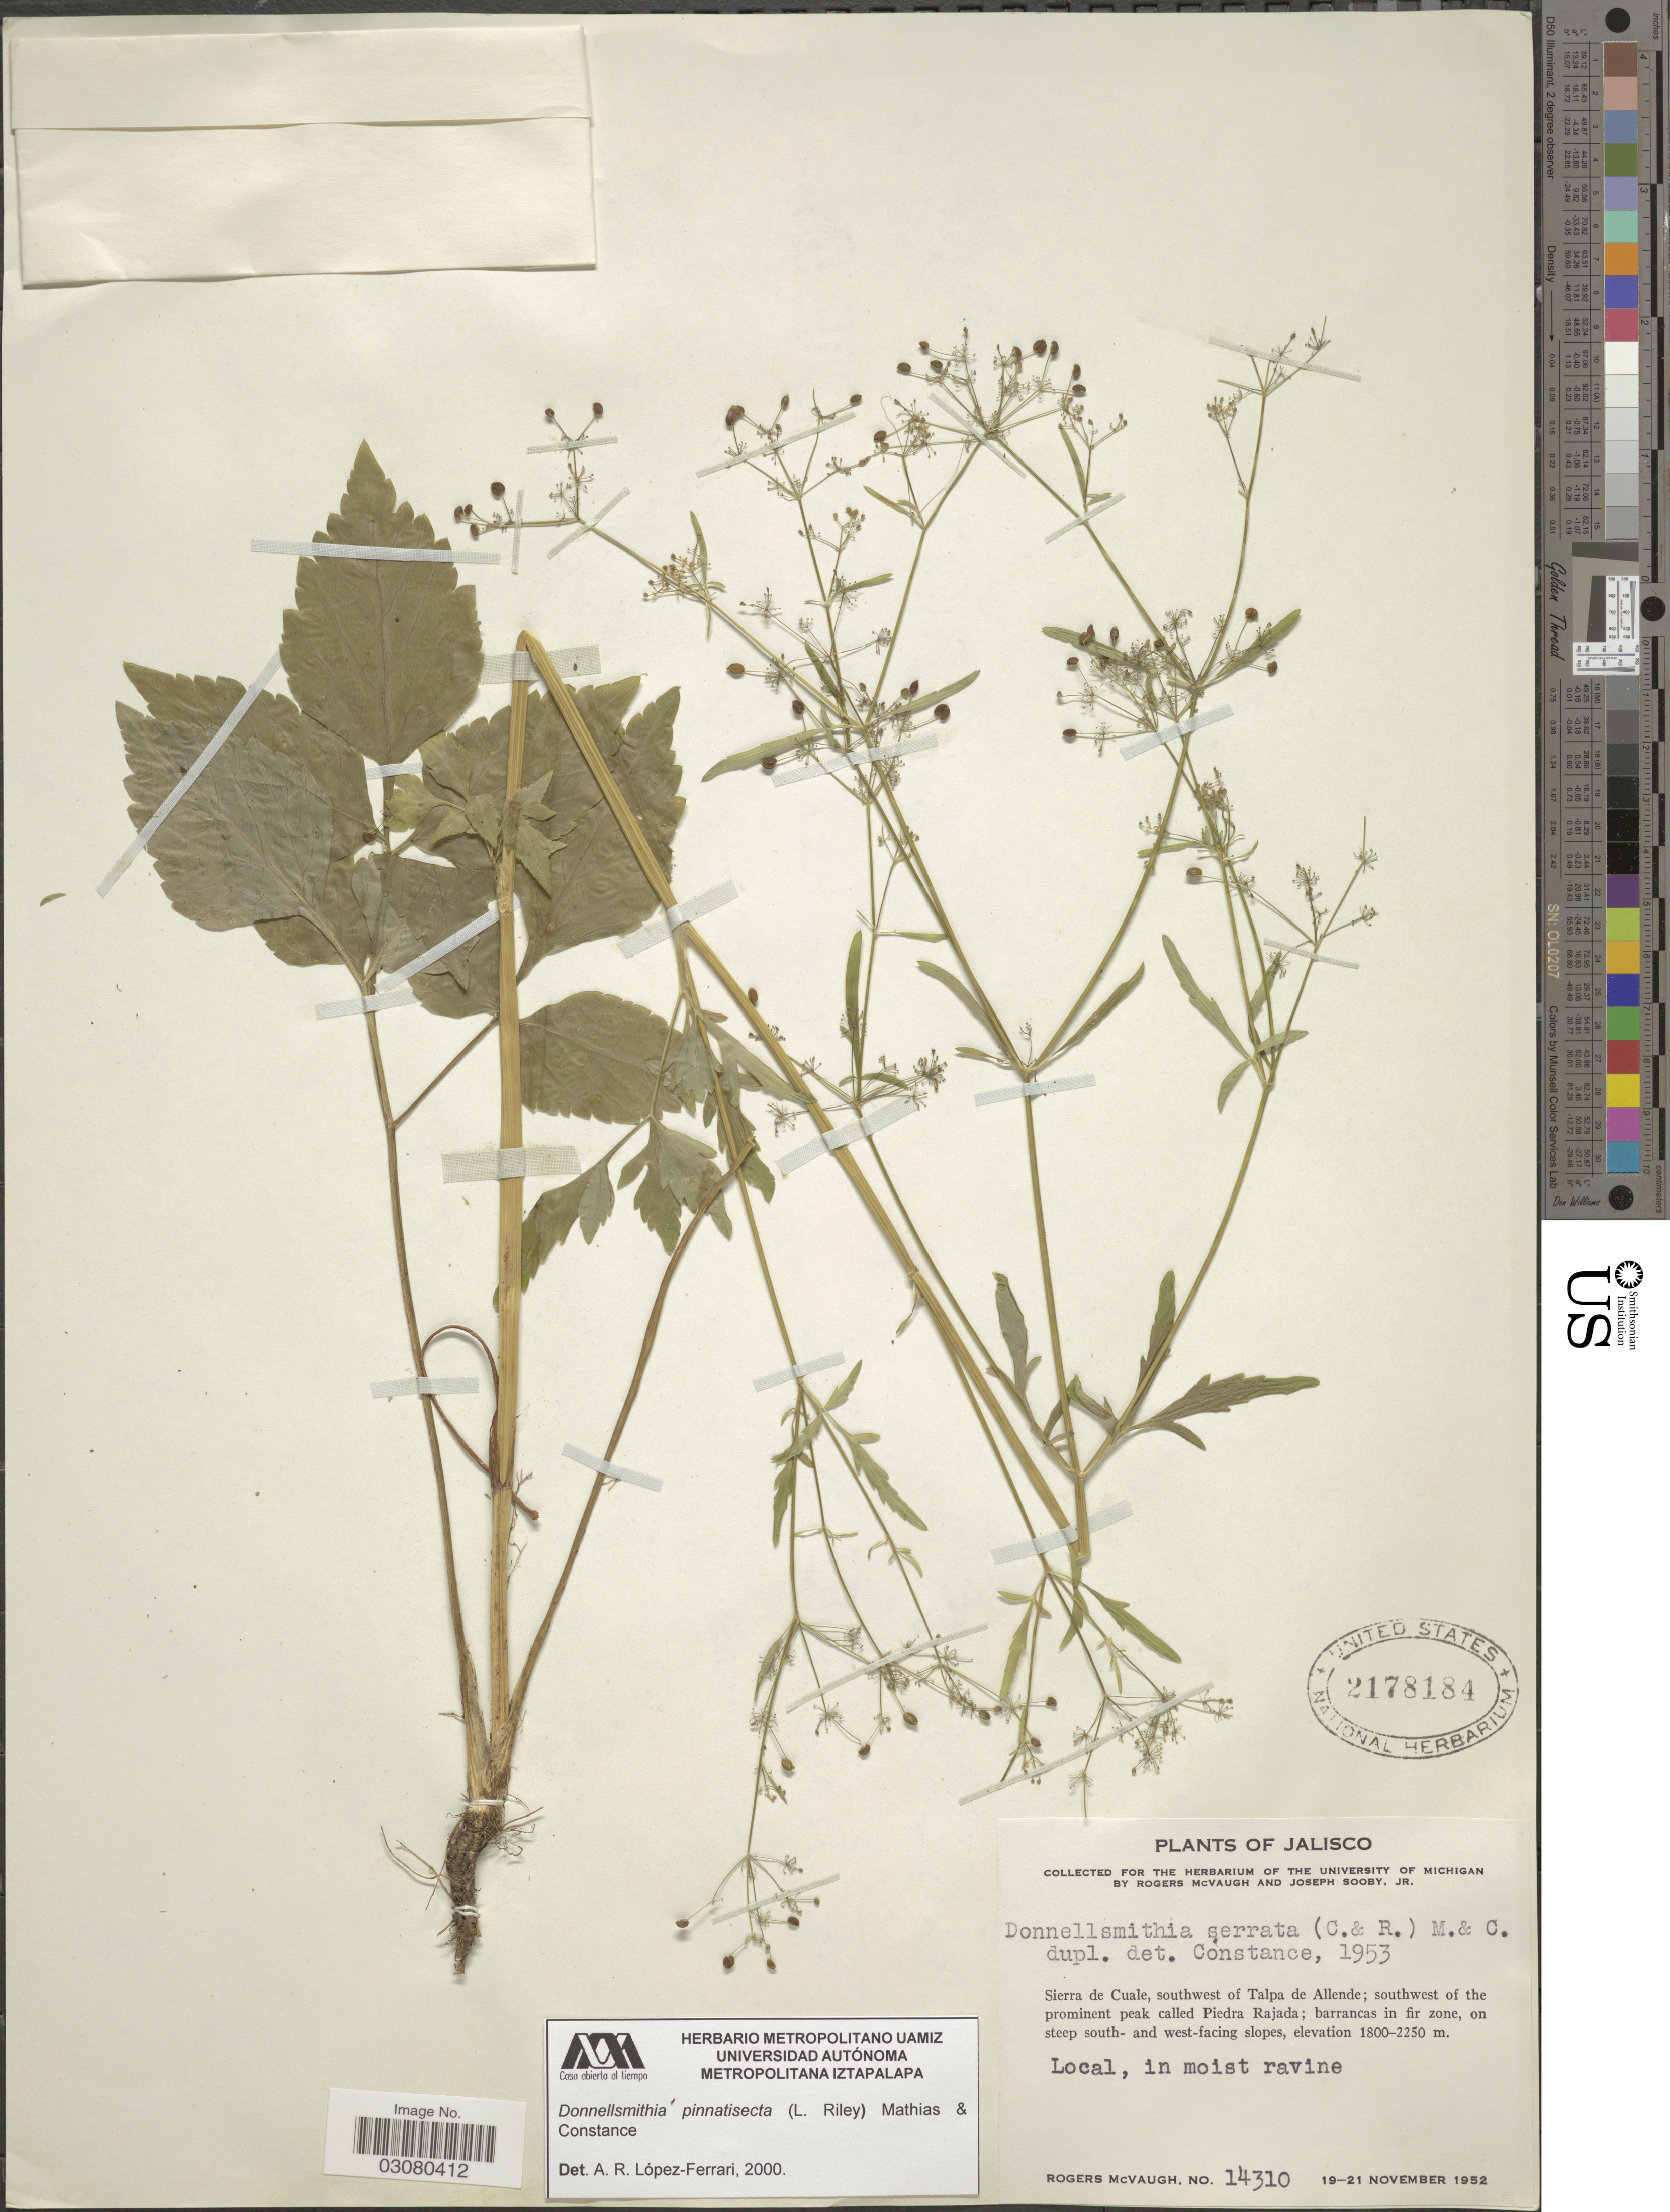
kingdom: Plantae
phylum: Tracheophyta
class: Magnoliopsida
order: Apiales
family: Apiaceae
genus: Donnellsmithia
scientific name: Donnellsmithia pinnatisecta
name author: (L. Riley) Mathias & Constance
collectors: R. McVaugh & J. Sooby Jr.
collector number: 14310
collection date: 1952-11-19/1952-11-21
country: Mexico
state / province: Jalisco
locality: Sierra de Cuale, southwest of Talpa de Allende; southwest of the prominent peak called Piedra Rajada; barrancas in fir zone, on steep south- and west-facing slopes.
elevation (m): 1800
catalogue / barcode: US 2178184